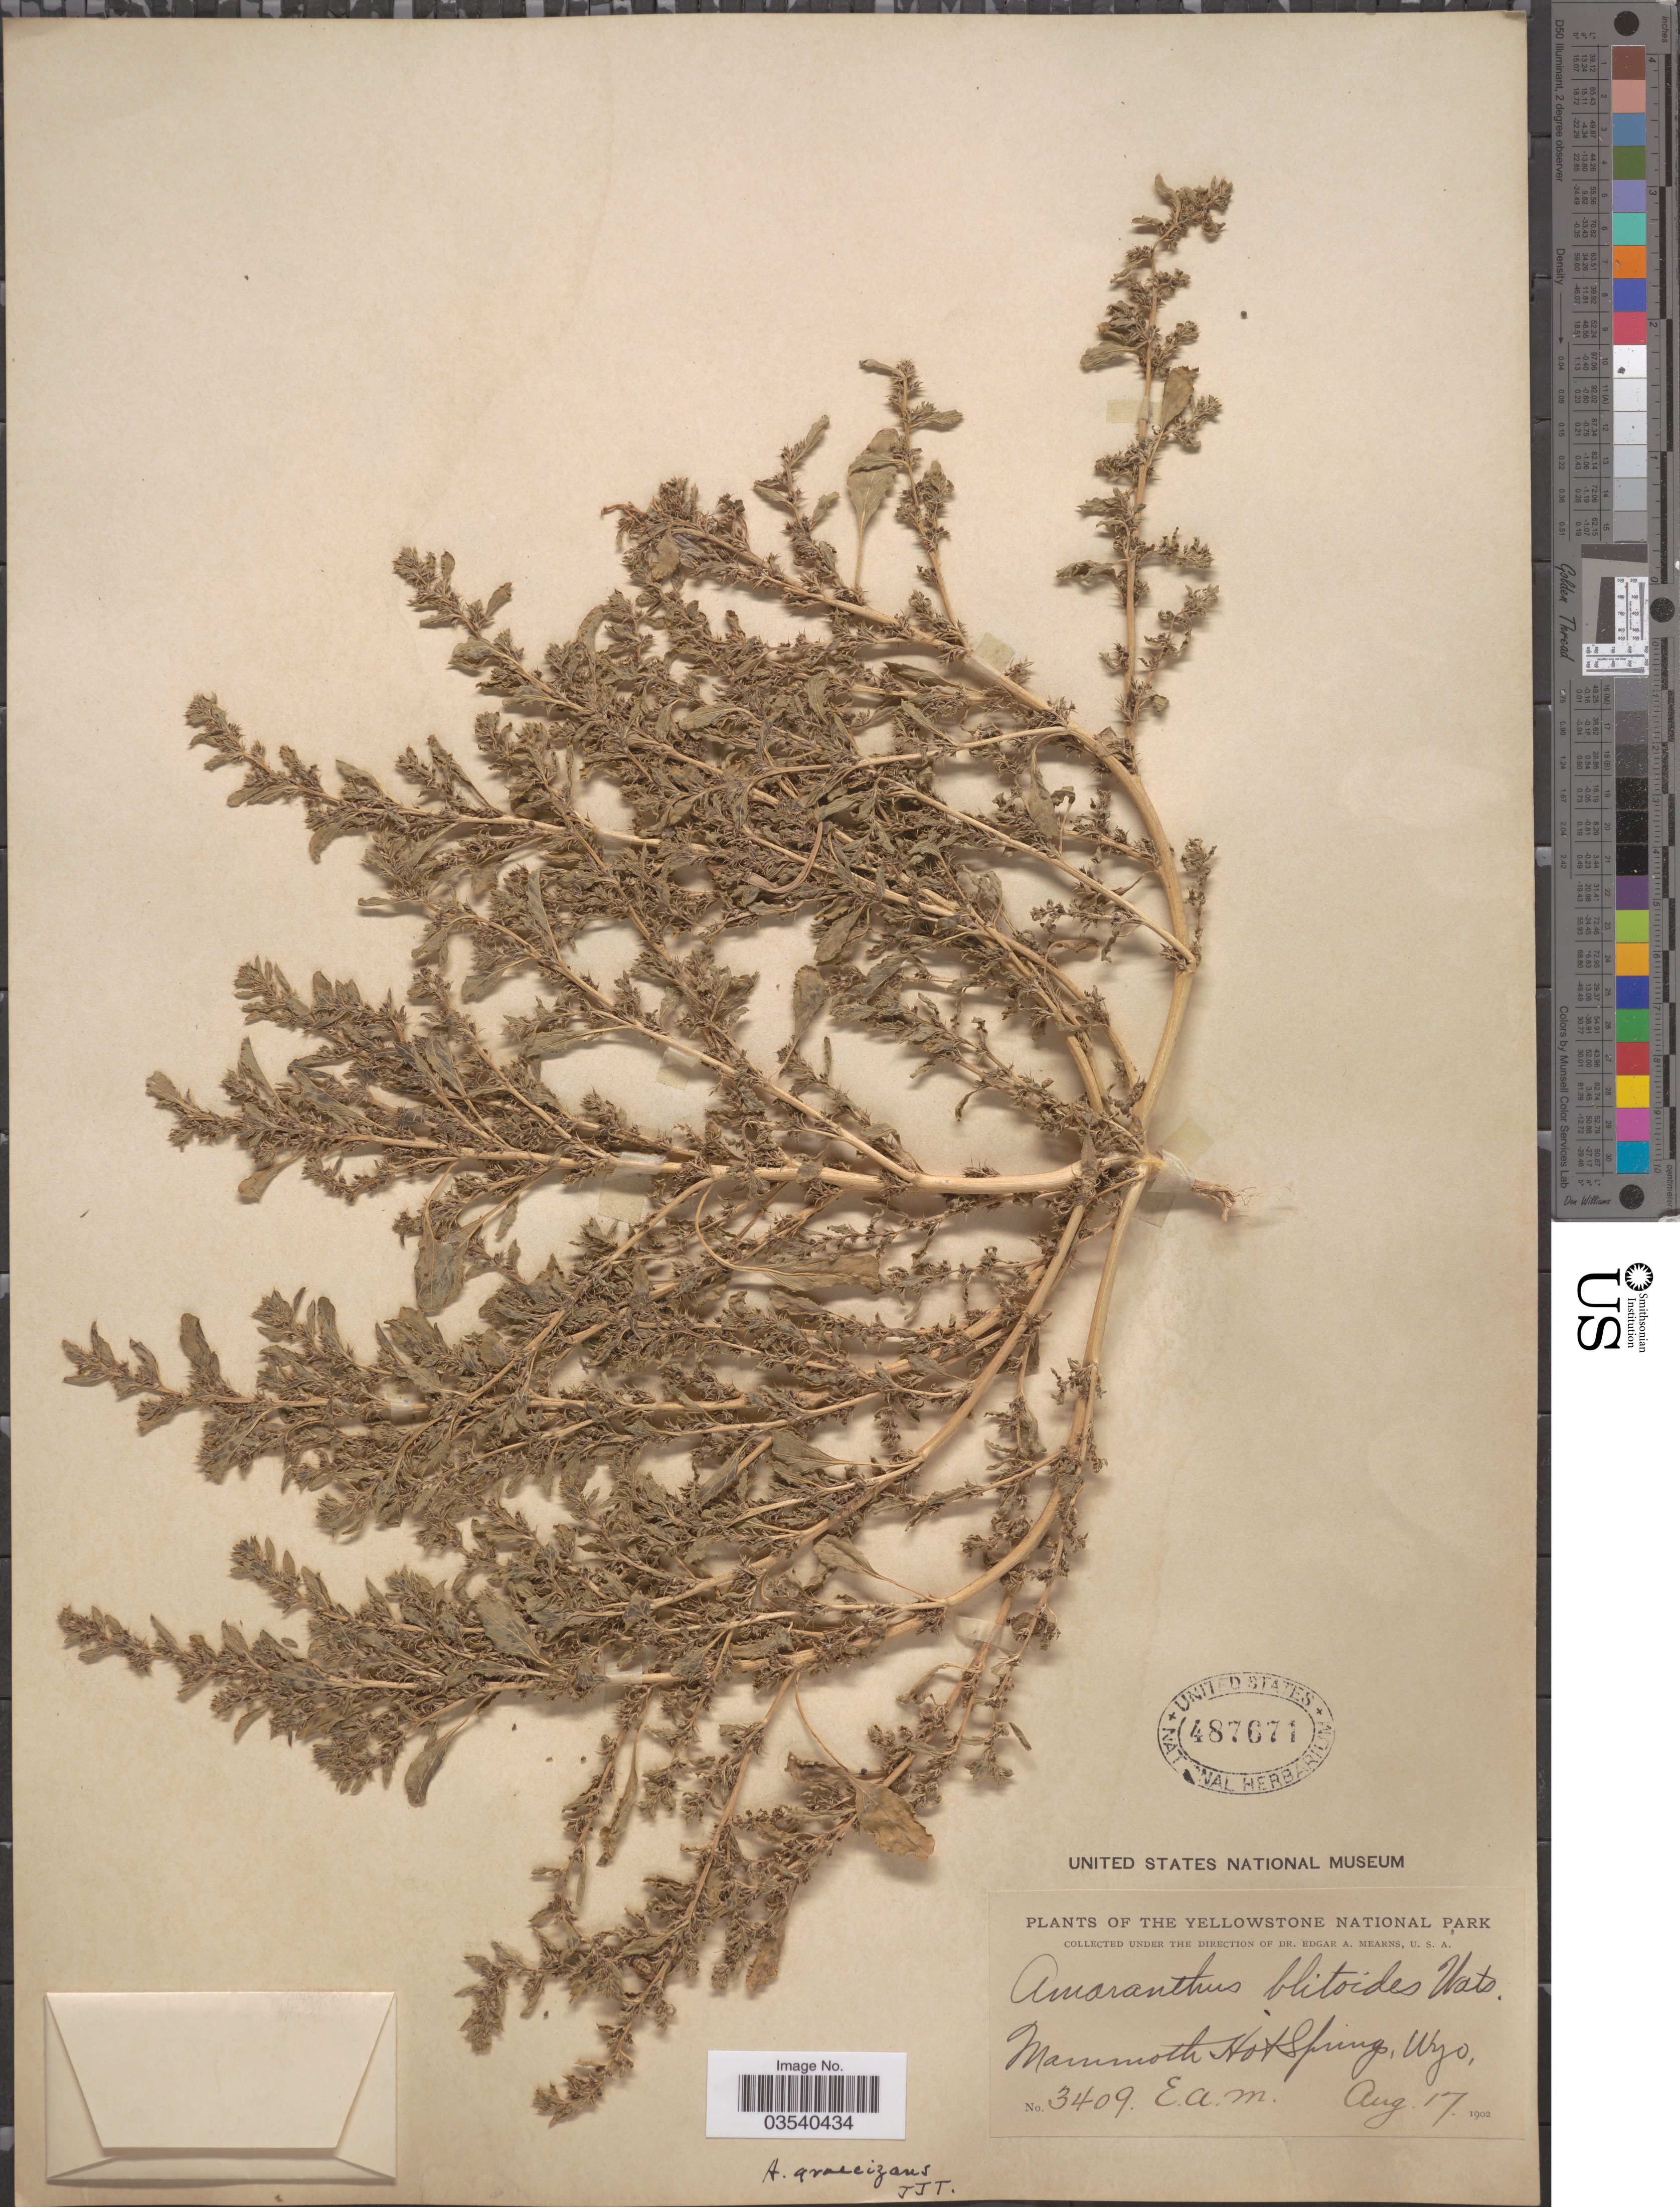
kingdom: Plantae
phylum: Tracheophyta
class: Magnoliopsida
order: Caryophyllales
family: Amaranthaceae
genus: Amaranthus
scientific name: Amaranthus graecizans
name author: L.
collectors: E. A. Mearns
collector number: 3409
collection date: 1902-08-17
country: United States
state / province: Wyoming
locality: The Yellowstone National Park. Mammoth Hot Springs.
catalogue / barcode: US 487671